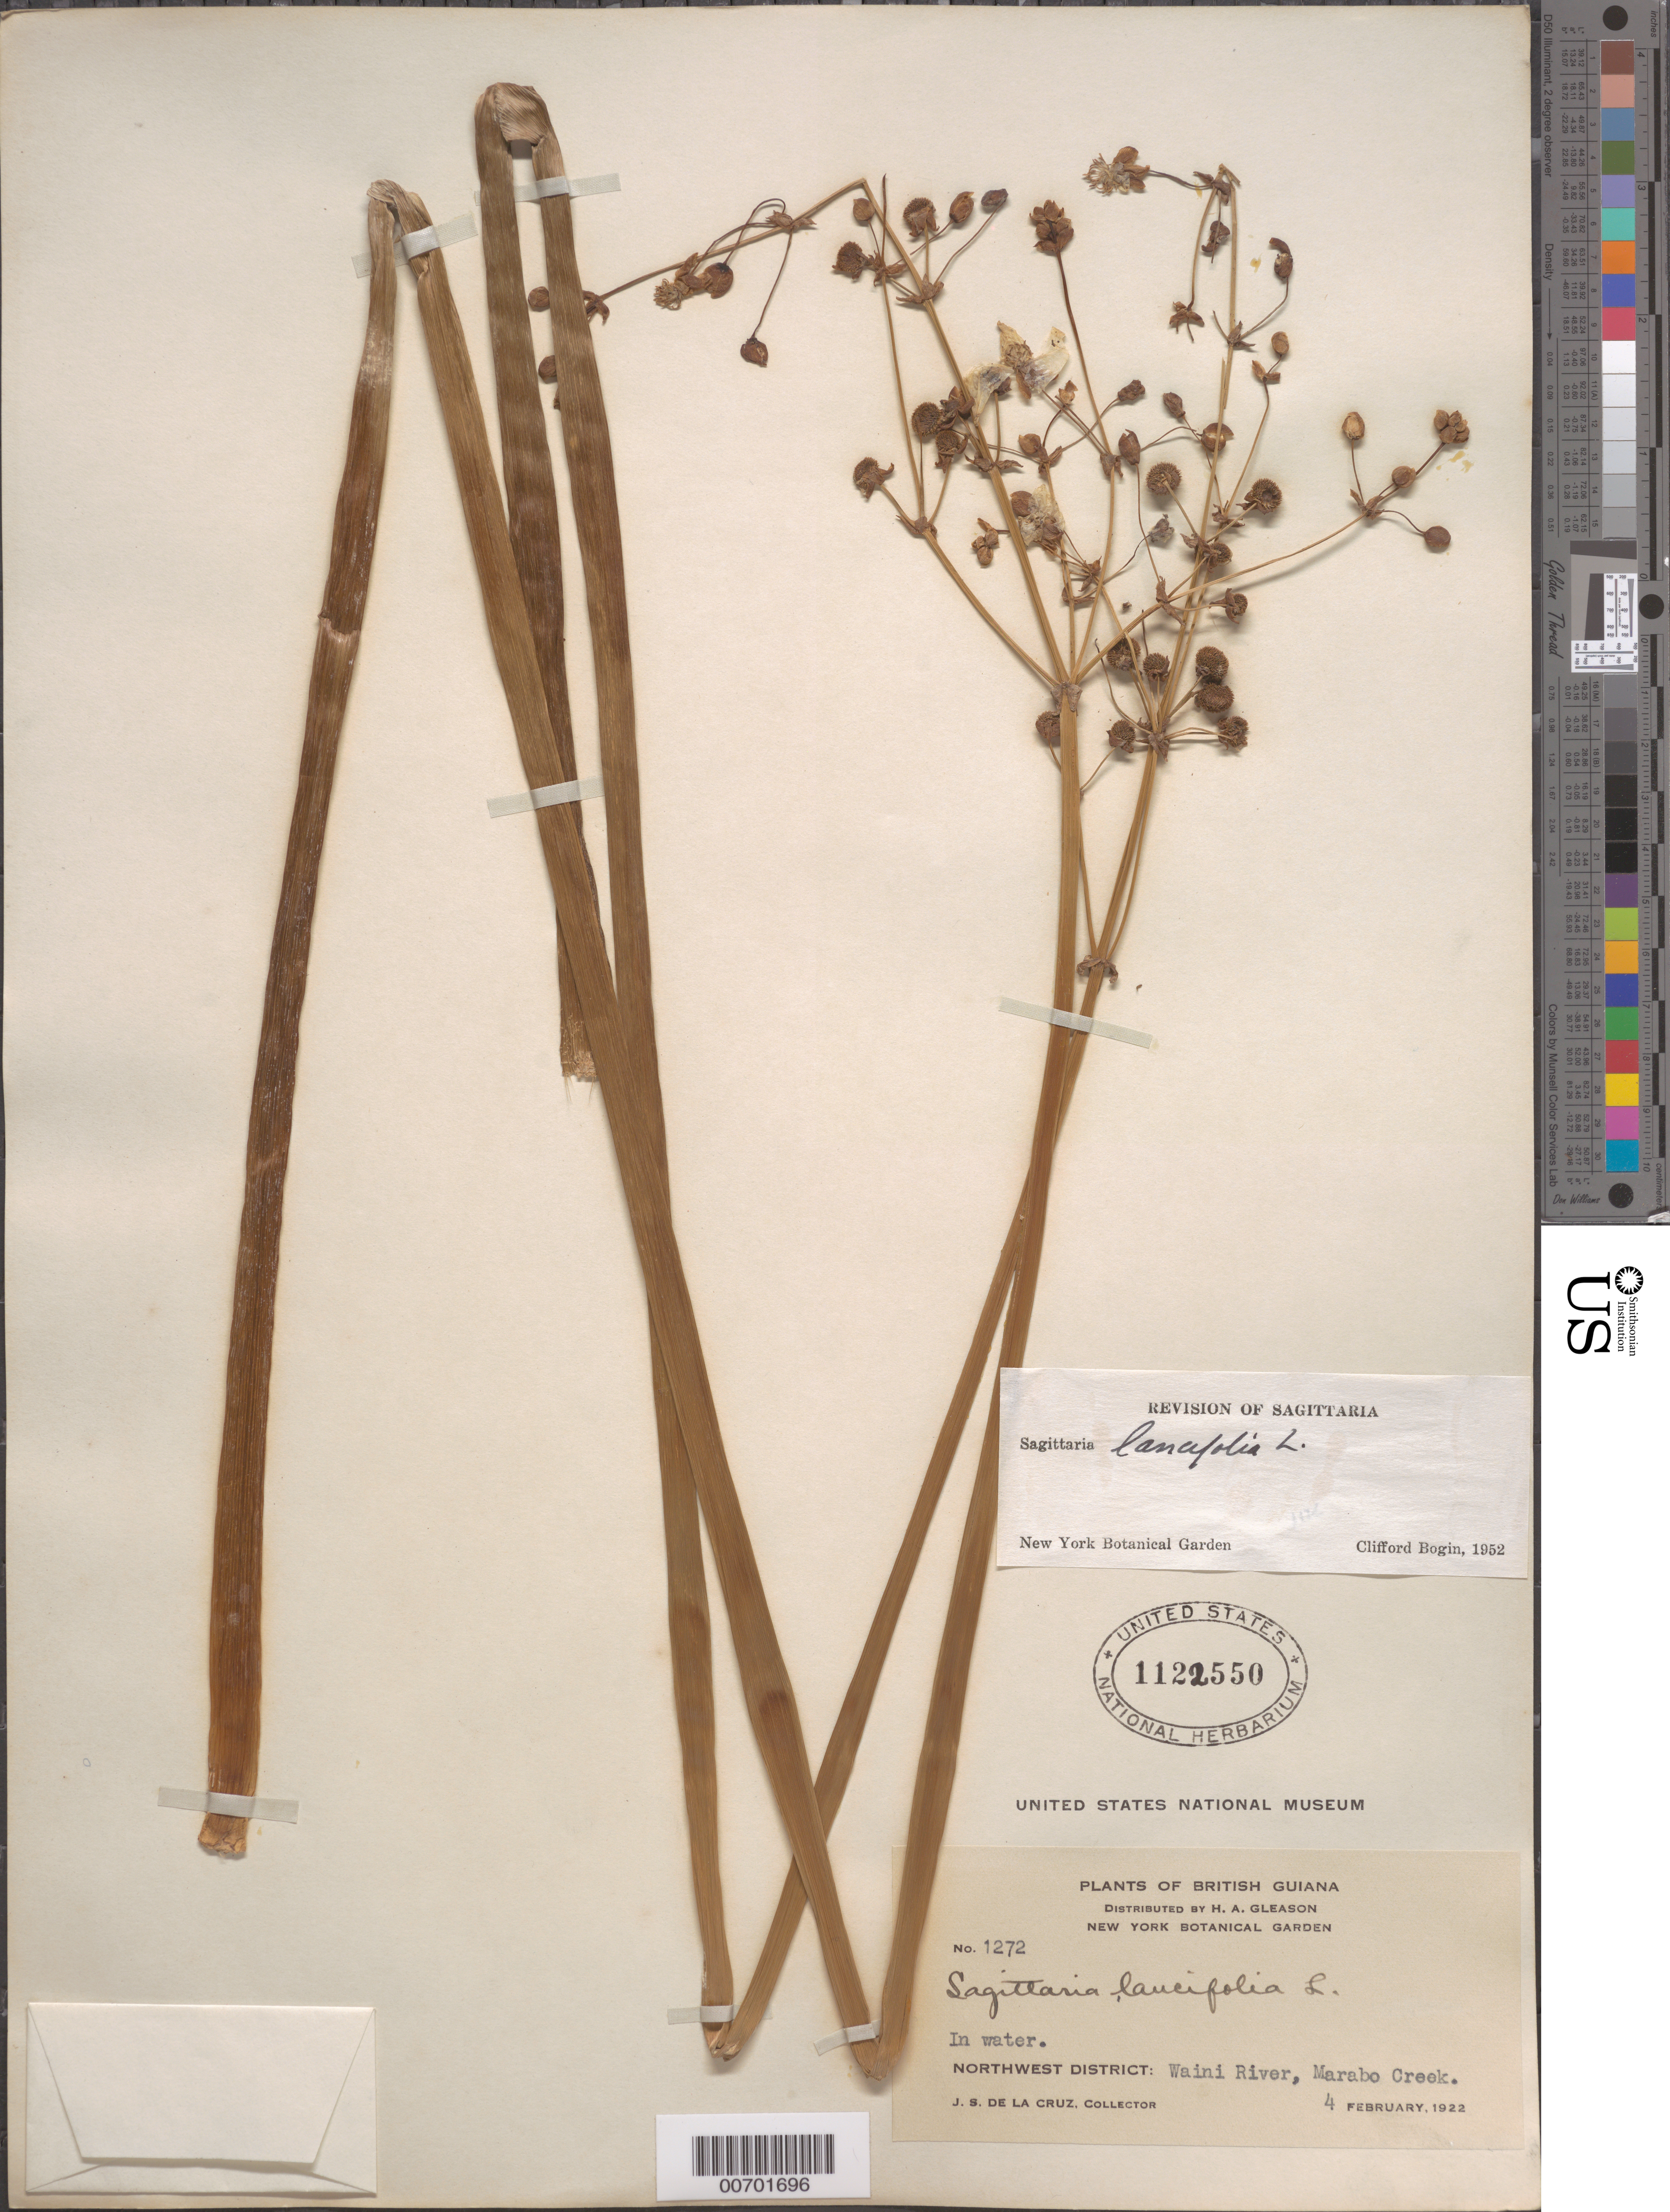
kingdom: Plantae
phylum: Tracheophyta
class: Liliopsida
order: Alismatales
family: Alismataceae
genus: Sagittaria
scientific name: Sagittaria lancifolia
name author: L.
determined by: Bogin, C.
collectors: J. S. de la Cruz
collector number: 1272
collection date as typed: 4-Feb-22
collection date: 1922-02-04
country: Guyana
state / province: Barima-Waini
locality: Waini River, Marabo Creek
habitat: In water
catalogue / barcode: US 1122550